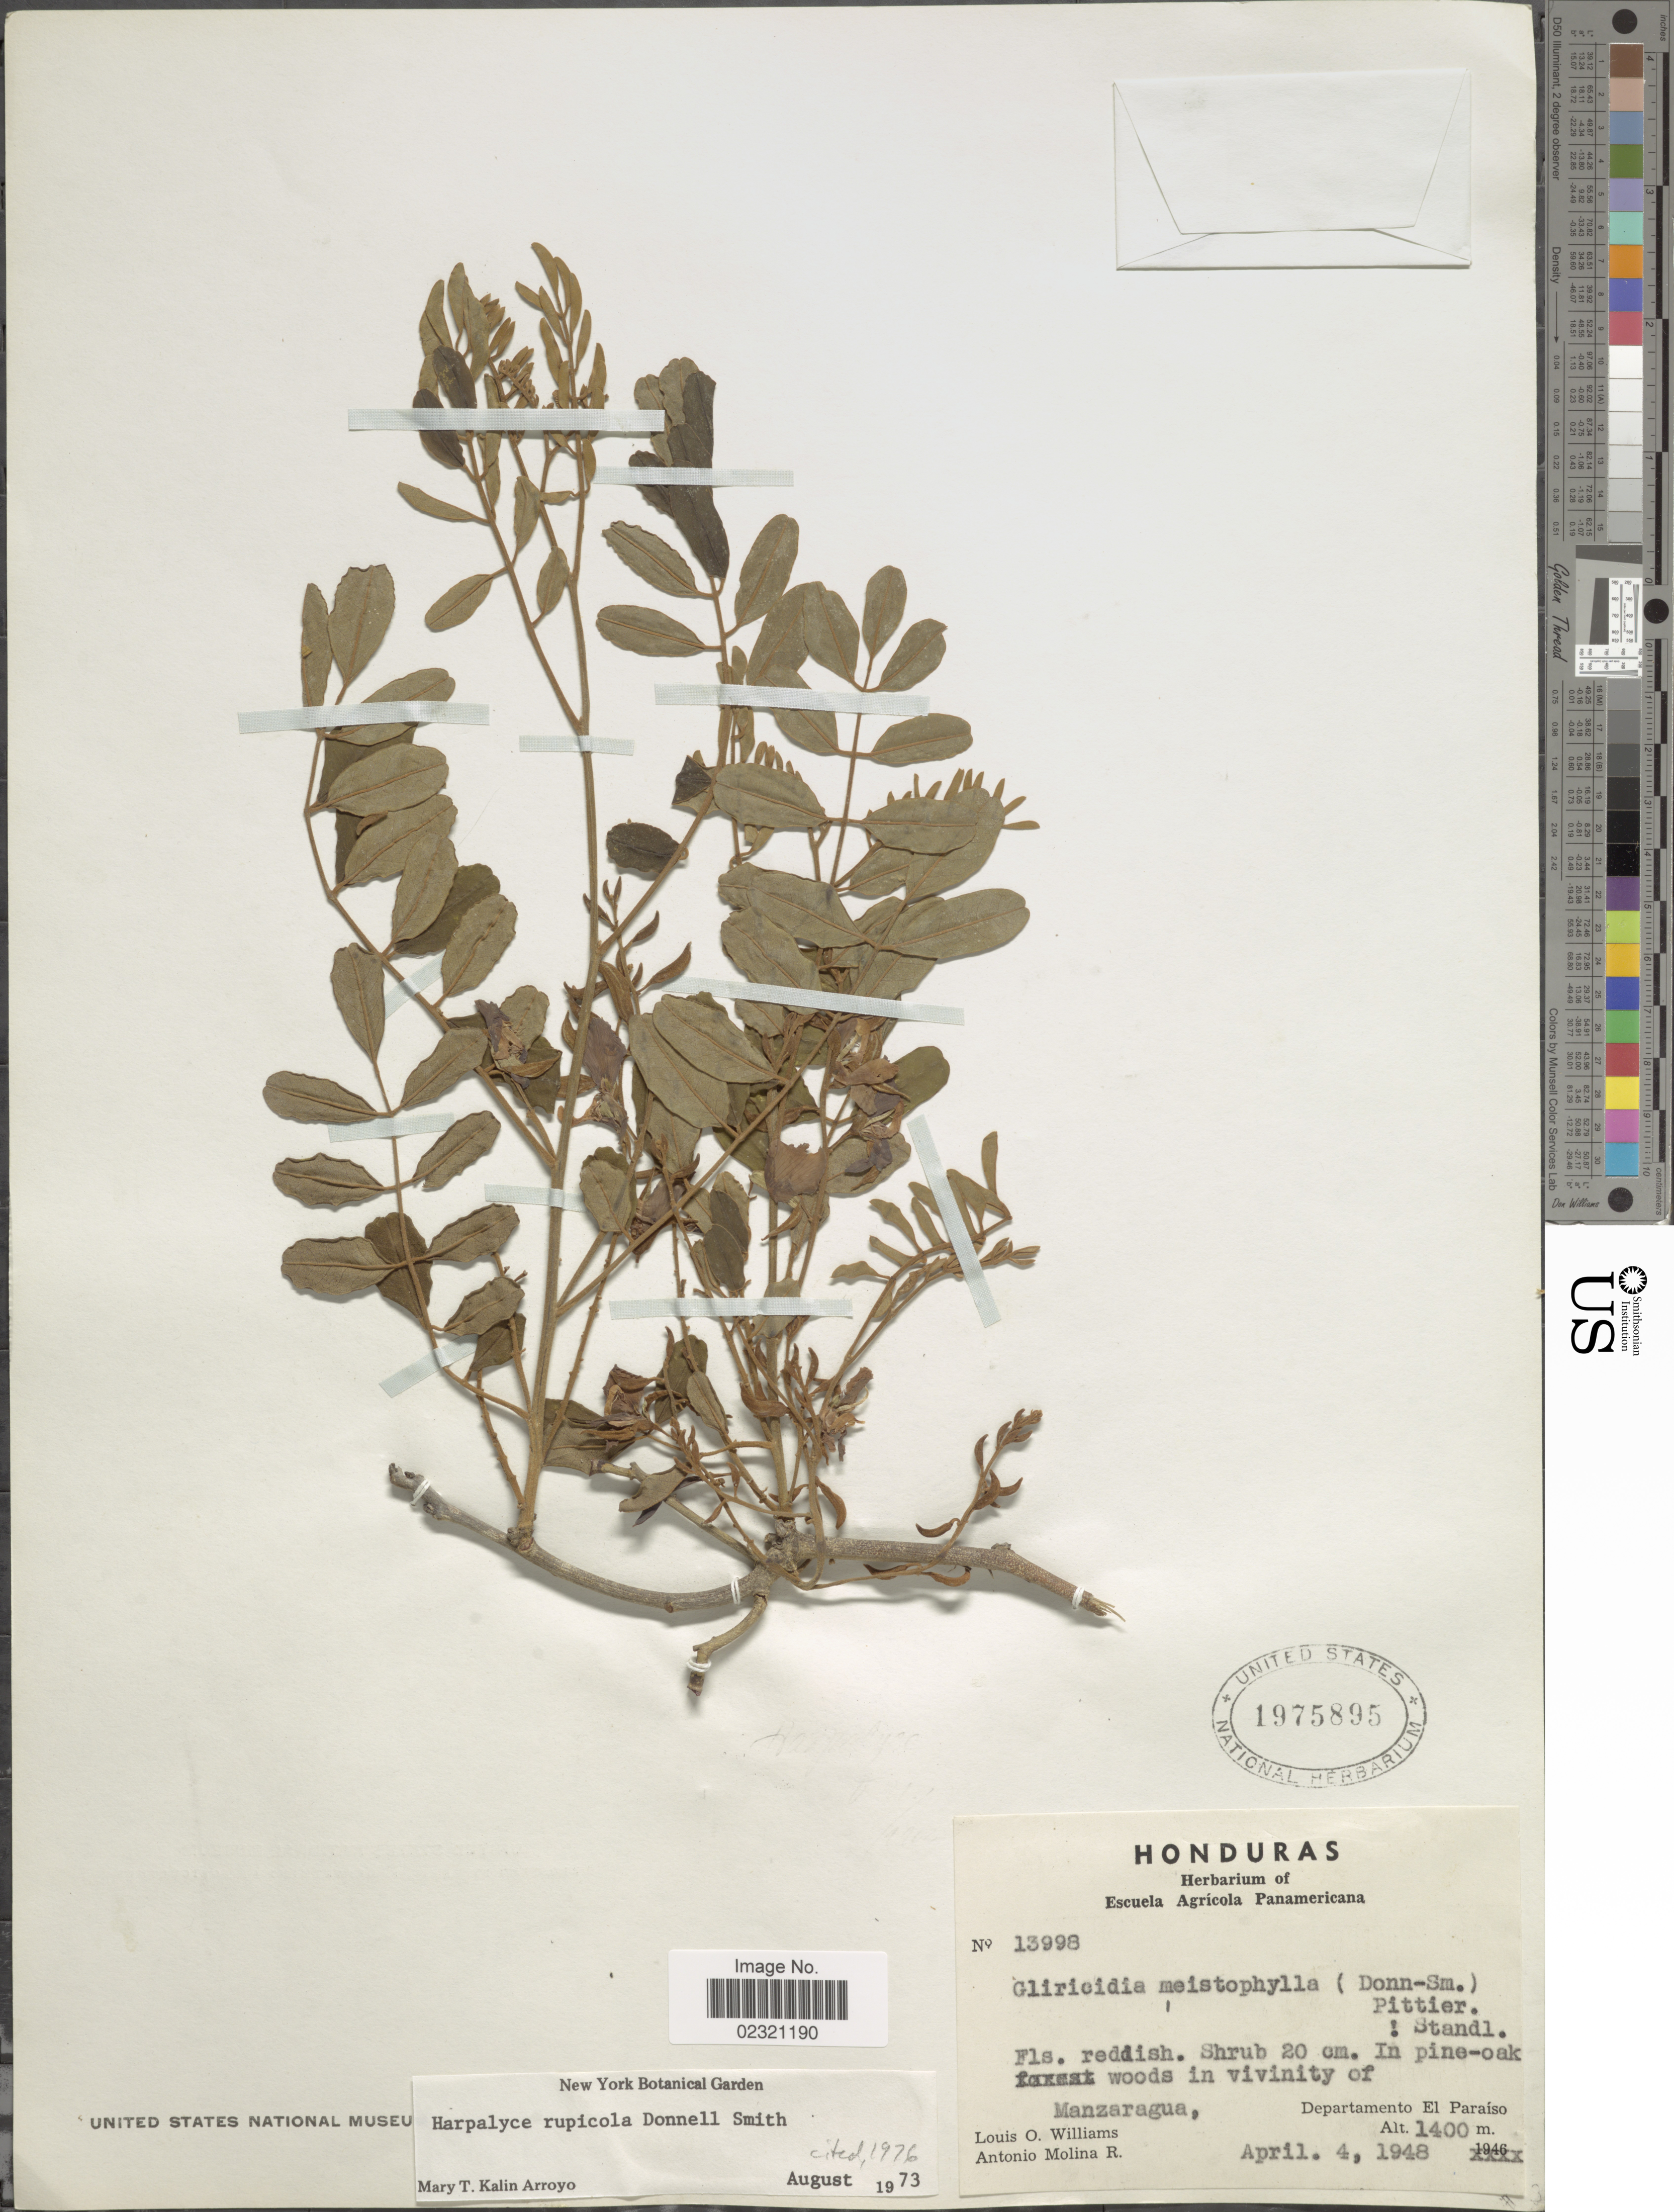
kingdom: Plantae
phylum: Tracheophyta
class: Magnoliopsida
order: Fabales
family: Fabaceae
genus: Harpalyce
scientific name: Harpalyce rupicola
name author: Donn. Sm.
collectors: L. O. Williams & A. Molina R.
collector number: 13998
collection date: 1948-04-04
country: Honduras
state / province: El Paraíso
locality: In vicinity of Manzaragua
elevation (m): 1400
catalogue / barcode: US 1975895